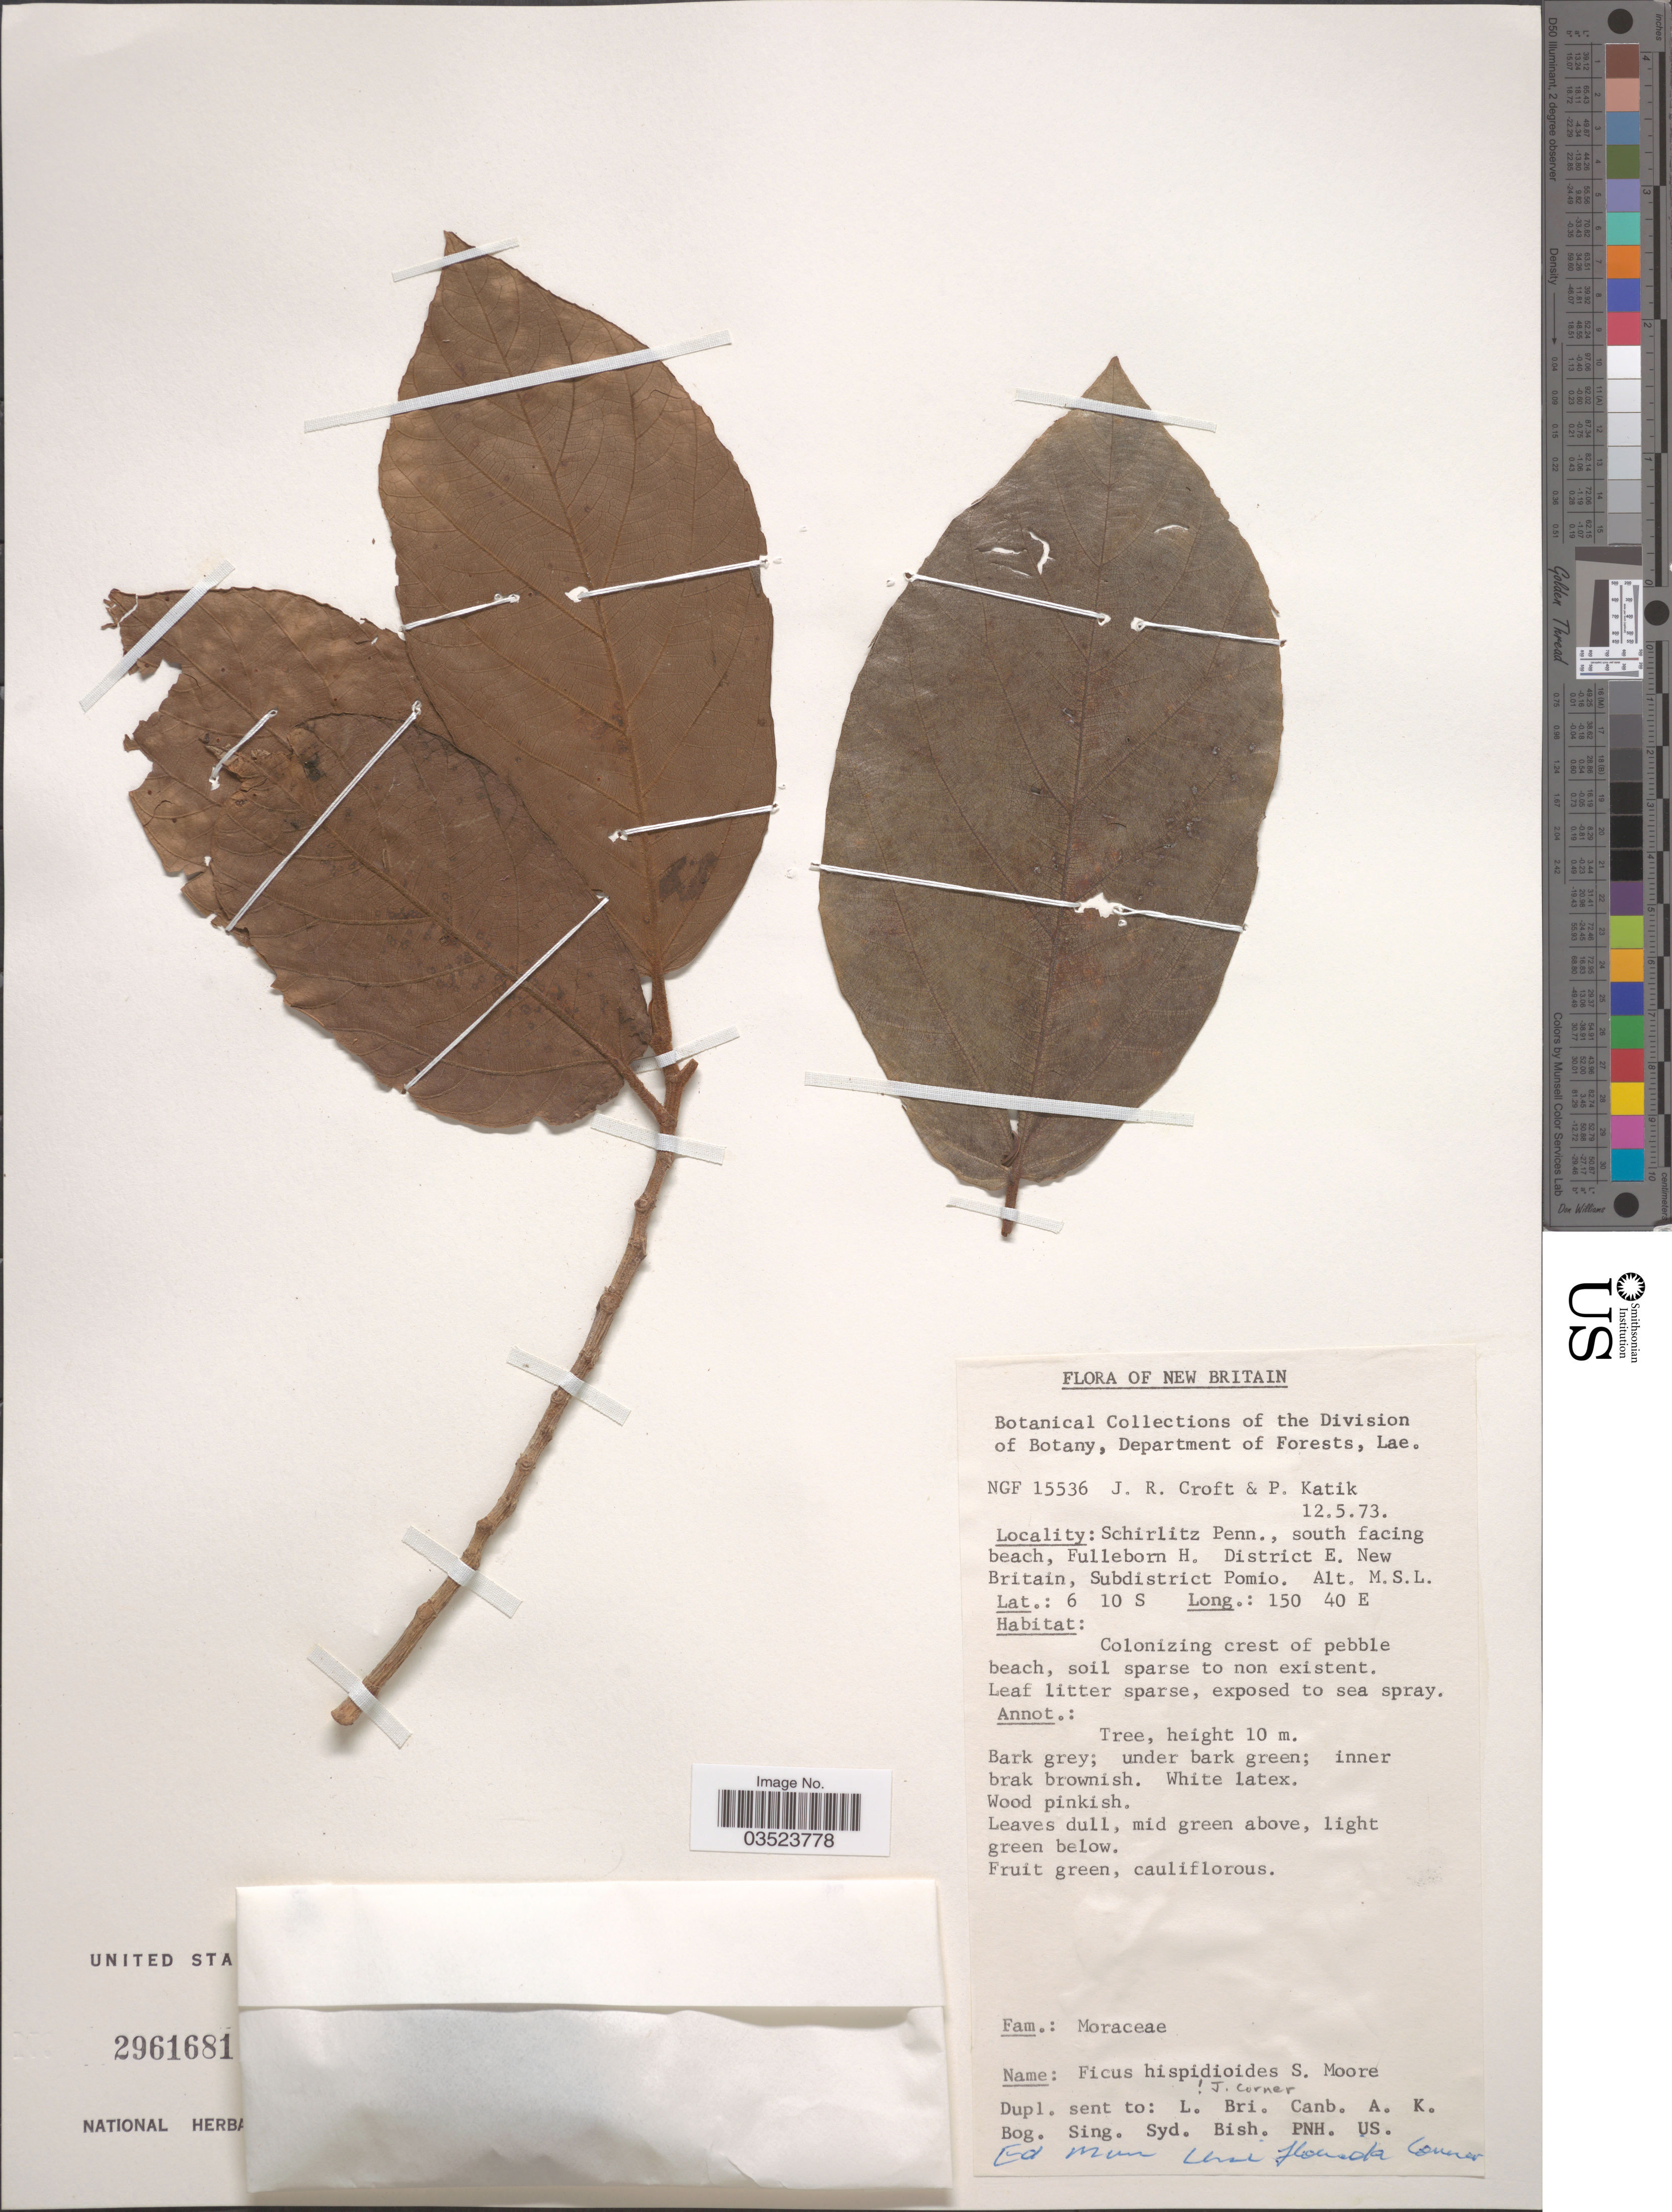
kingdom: Plantae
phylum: Tracheophyta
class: Magnoliopsida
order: Rosales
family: Moraceae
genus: Ficus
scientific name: Ficus hispidioides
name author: S. Moore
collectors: J. R. Croft & P. Katik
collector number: NGF15536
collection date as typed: Transcribed d/m/y: 12/5/73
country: Papua New Guinea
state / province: East New Britain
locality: Schirlitz Penn., south facing beach, Fulleborn H. District E. New Britain, Subdistrict Pomio.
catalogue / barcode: US 2961681